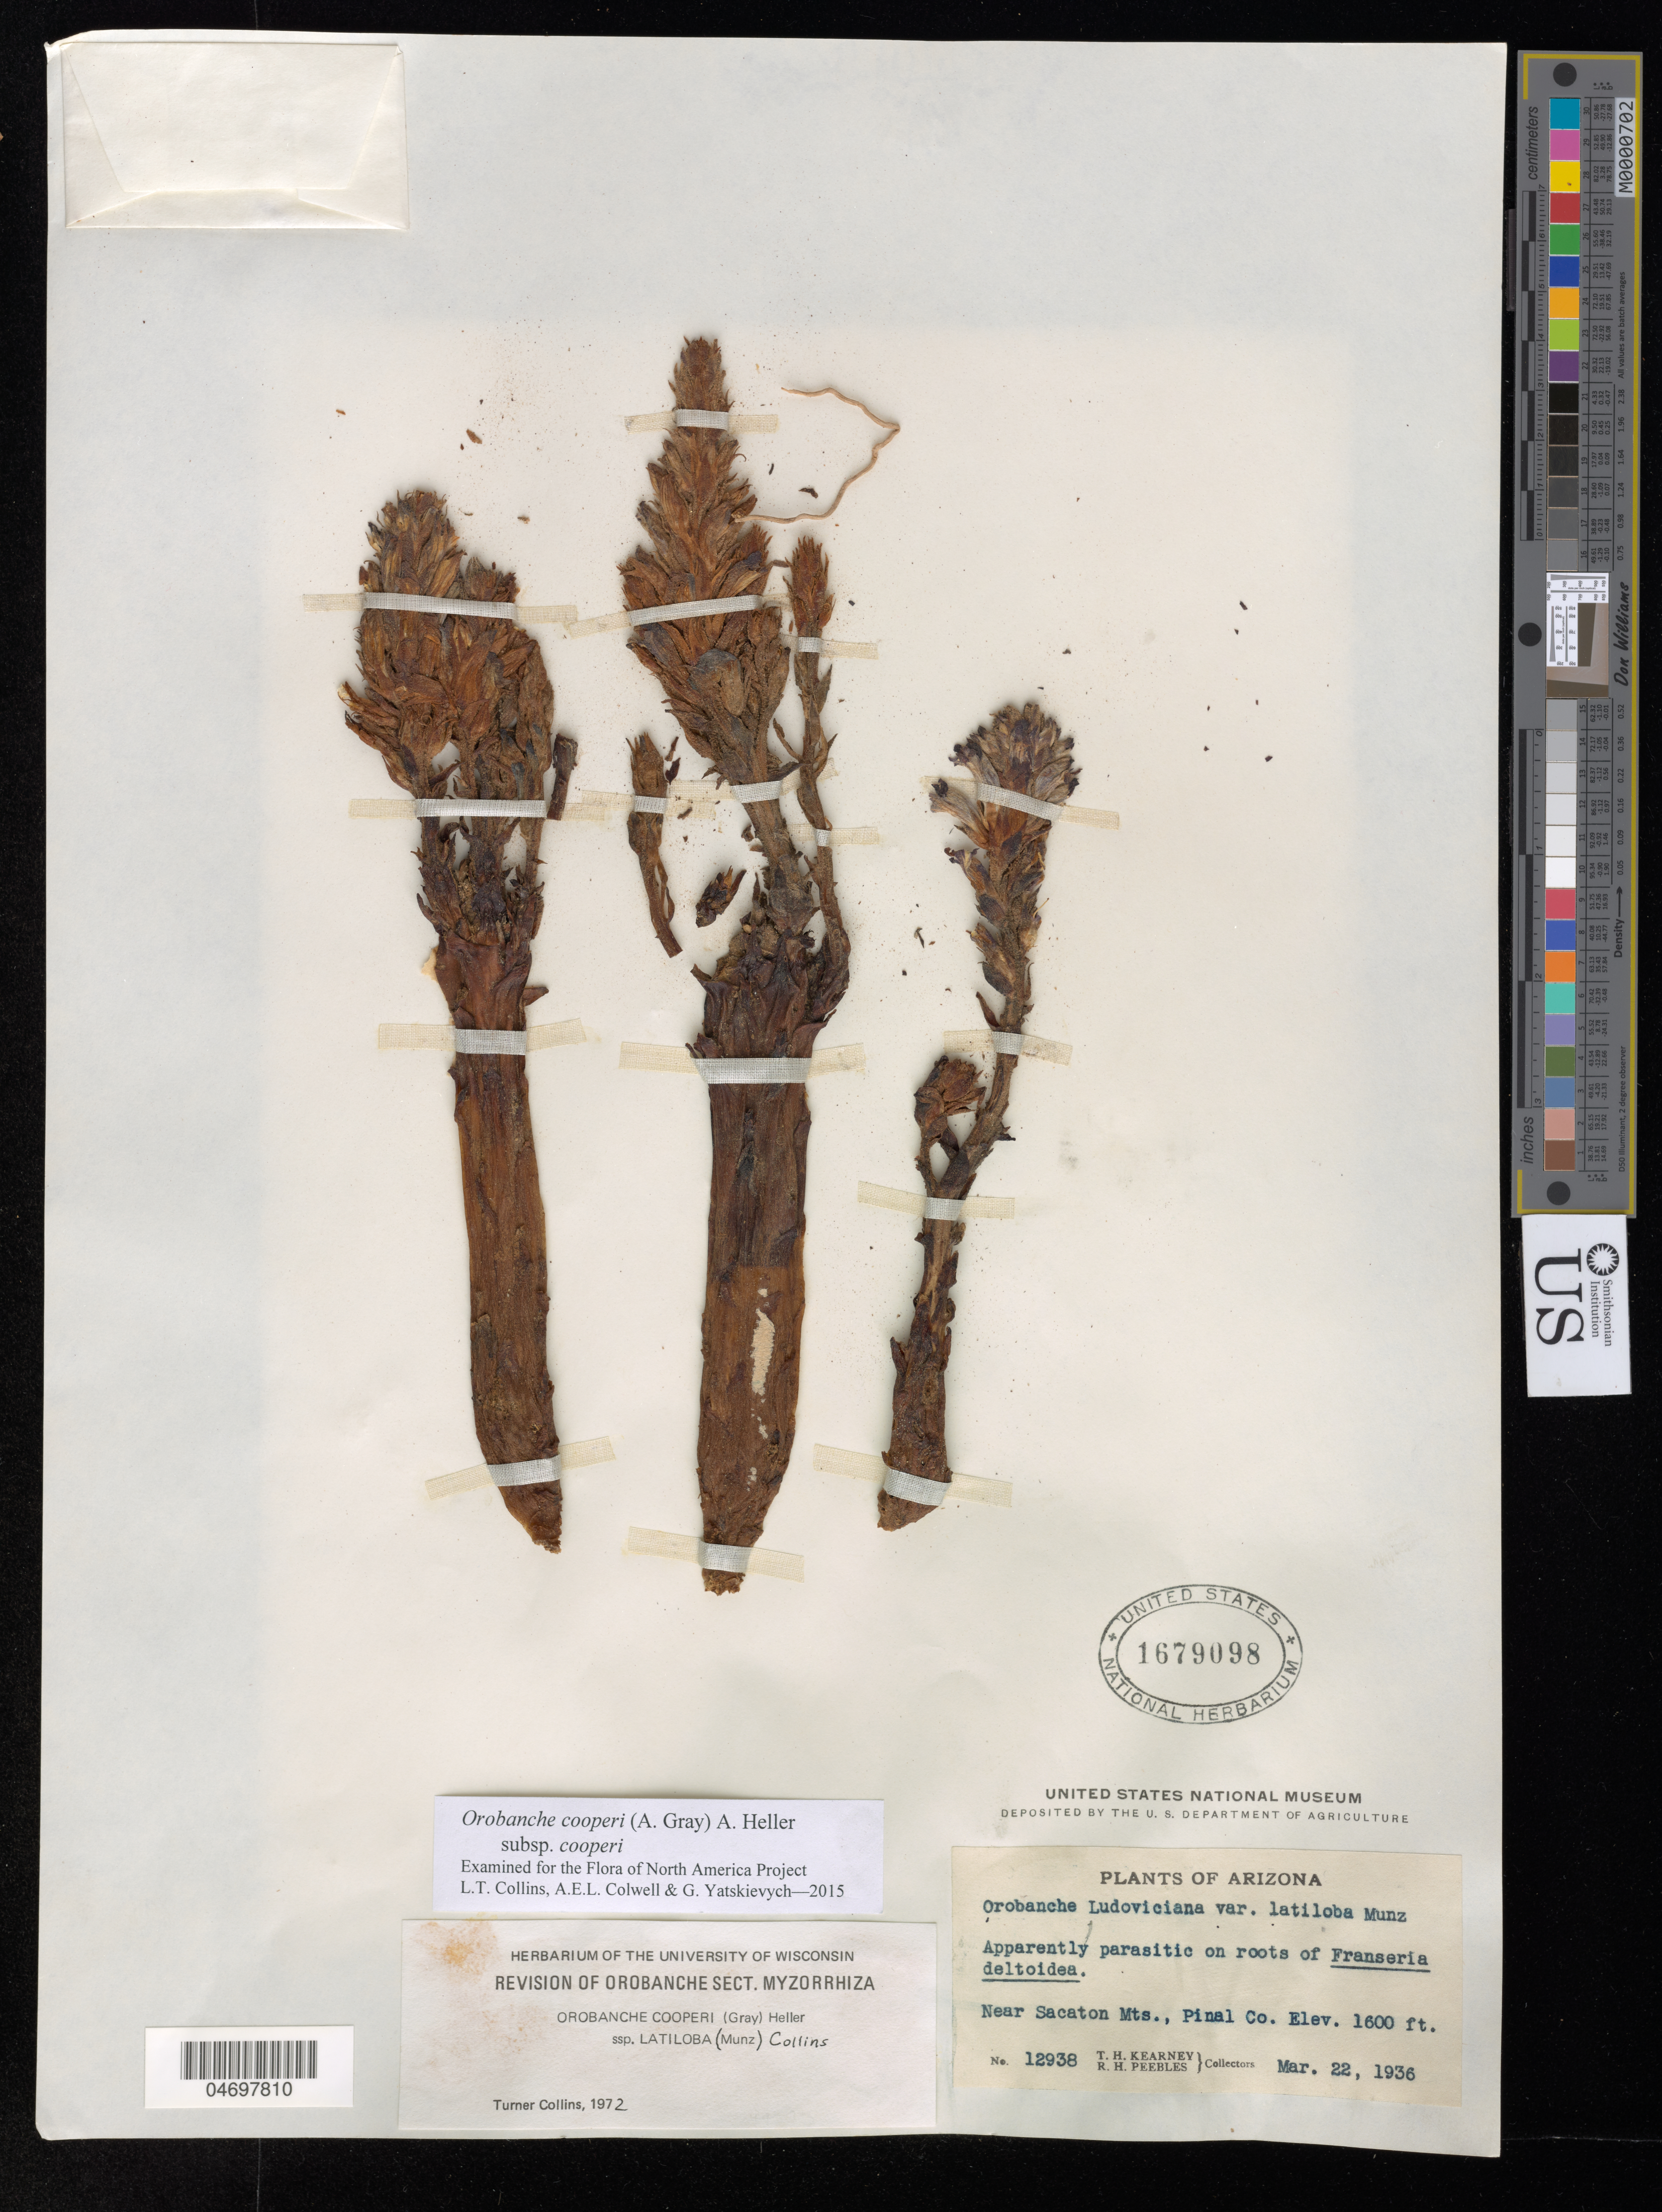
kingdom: Plantae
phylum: Tracheophyta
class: Magnoliopsida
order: Lamiales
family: Orobanchaceae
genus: Orobanche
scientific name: Orobanche cooperi subsp. cooperi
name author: (A. Gray) Heller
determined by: Collins, L. T.; Colwell, A. E.; Yatskievych, G. A.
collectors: T. H. Kearney & R. H. Peebles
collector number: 12938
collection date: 1936-03-22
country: United States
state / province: Arizona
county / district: Pinal Co.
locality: Near Sacaton Mts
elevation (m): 488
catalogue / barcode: US 1679098